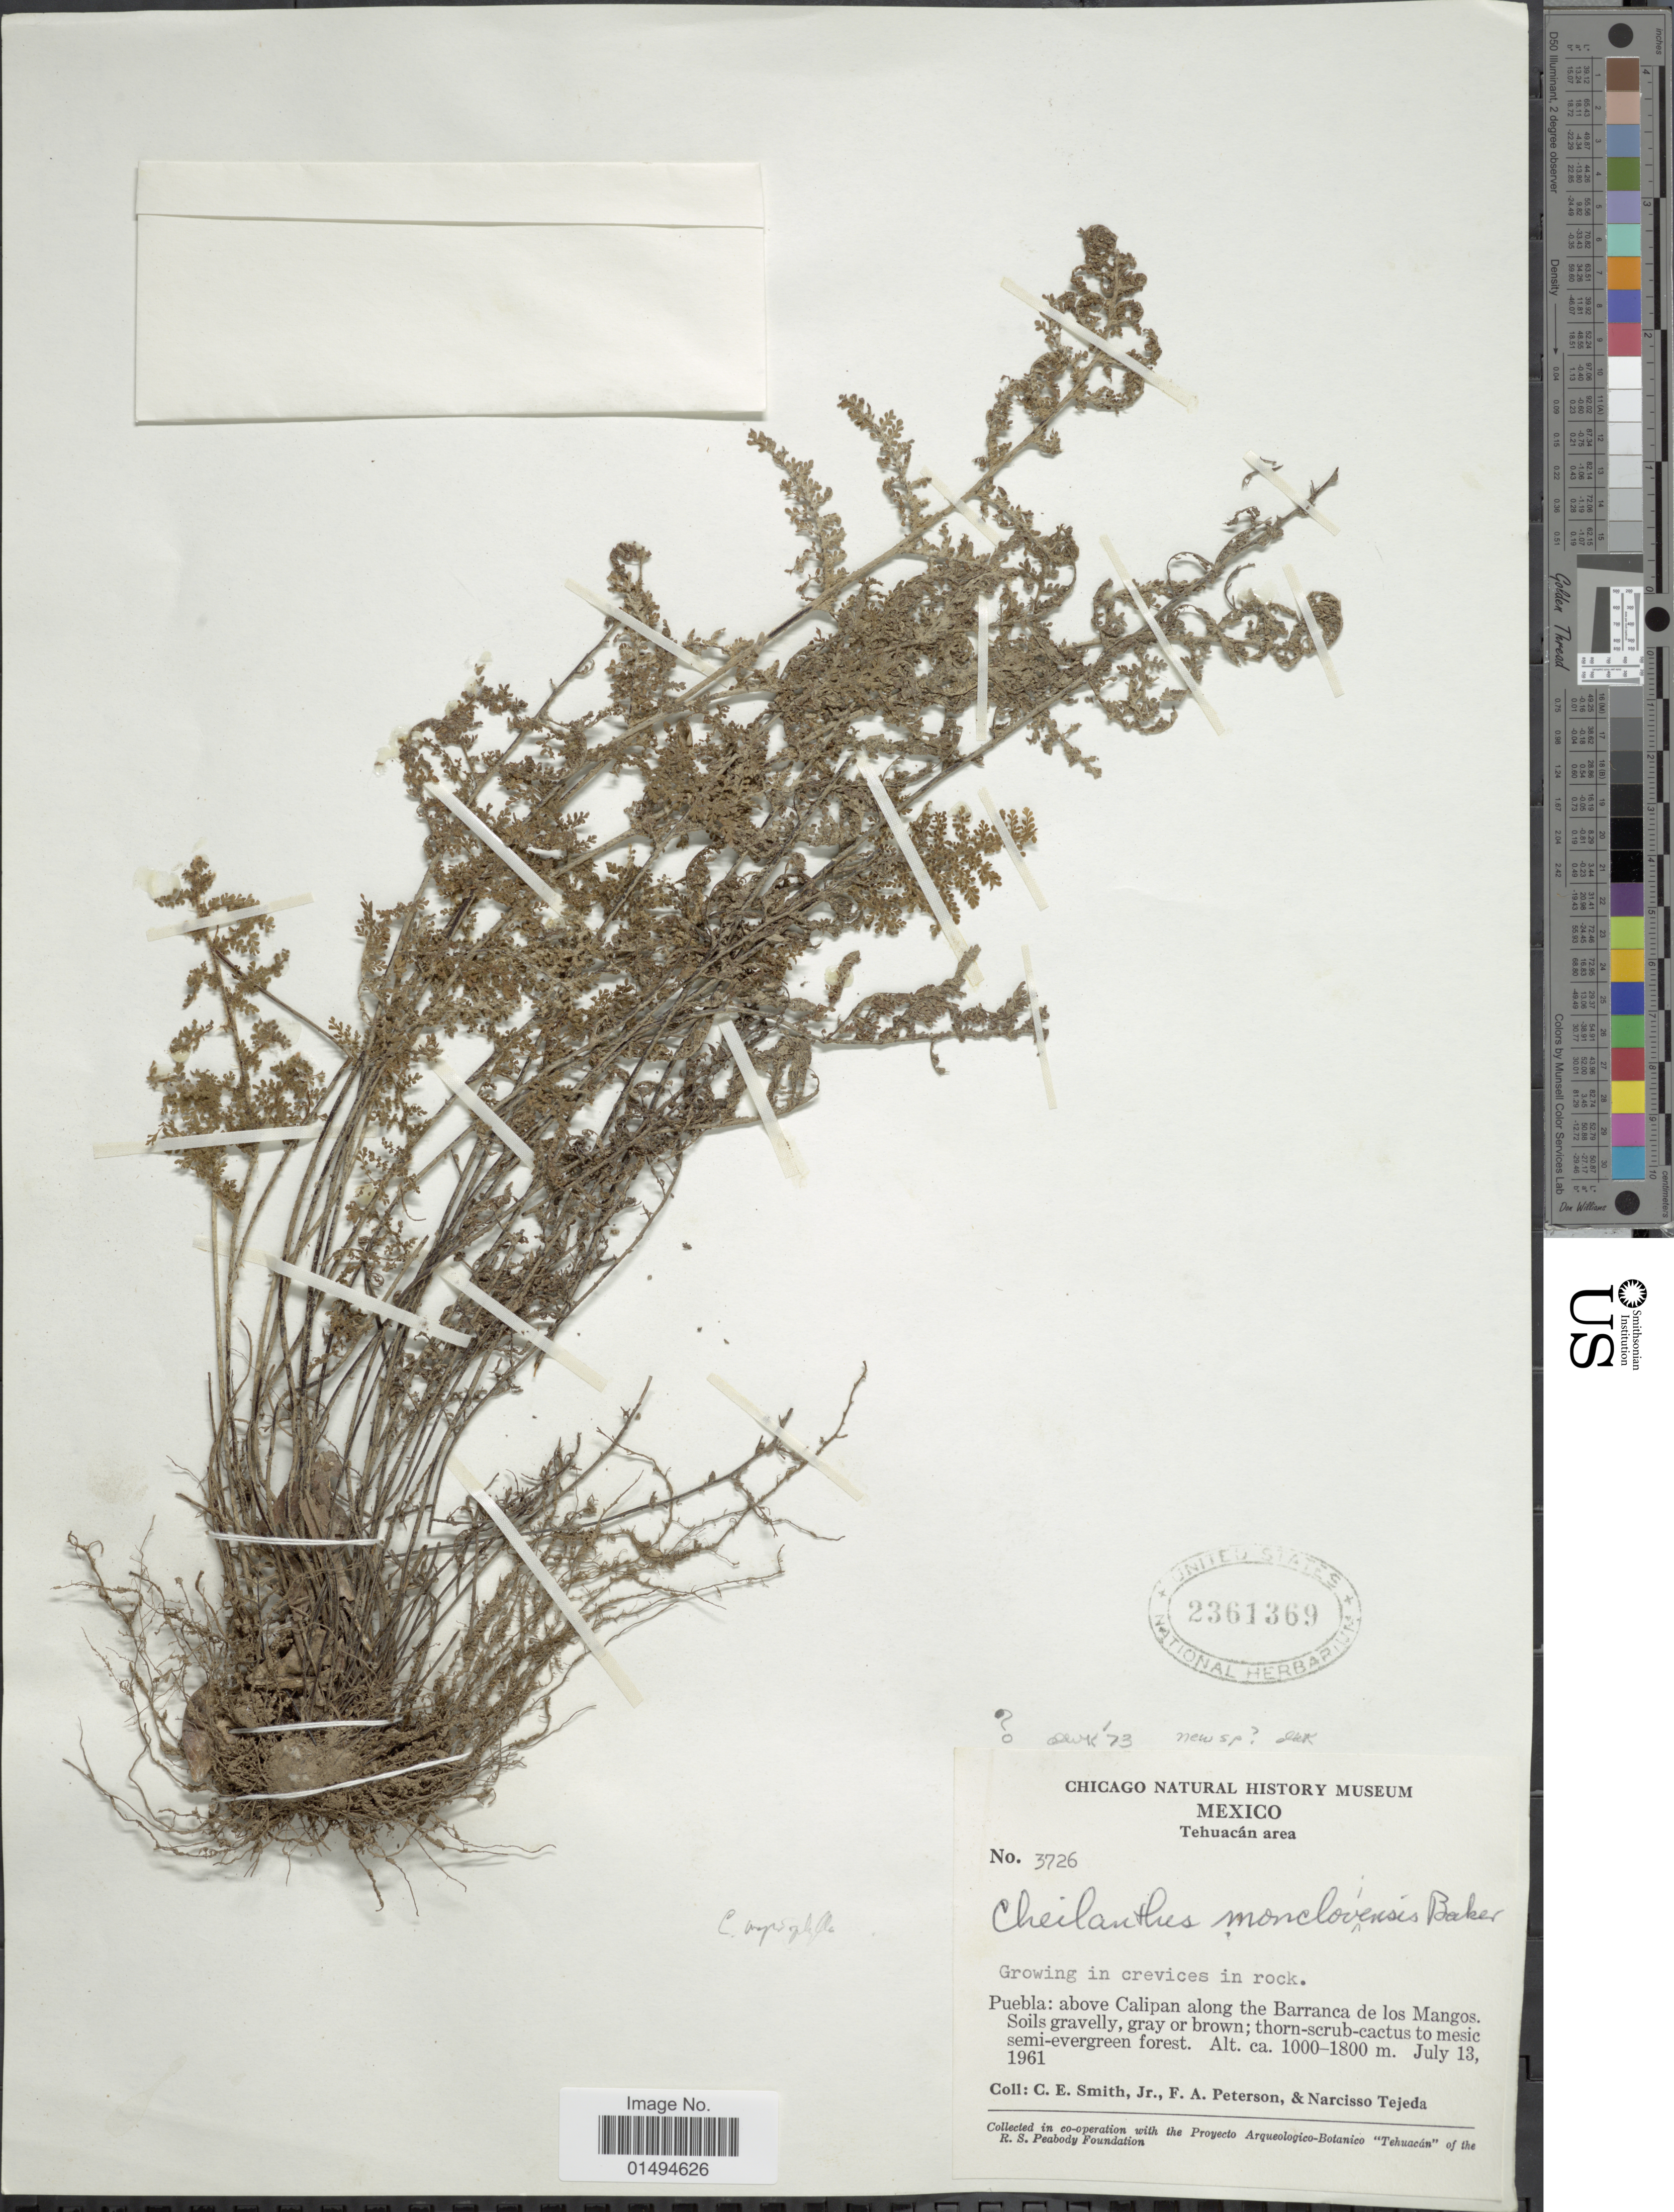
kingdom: Plantae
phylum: Tracheophyta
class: Polypodiopsida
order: Polypodiales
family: Pteridaceae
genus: Myriopteris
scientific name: Myriopteris myriophylla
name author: (Desv.) J. Sm.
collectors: C. E. Smith Jr., F. A. Peterson & N. Tejeda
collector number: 3726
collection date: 1961-07-13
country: Mexico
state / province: Puebla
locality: Tehuacan area, Above Calipan along the Barranca de los Mangos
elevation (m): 1000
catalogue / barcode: US 2361369